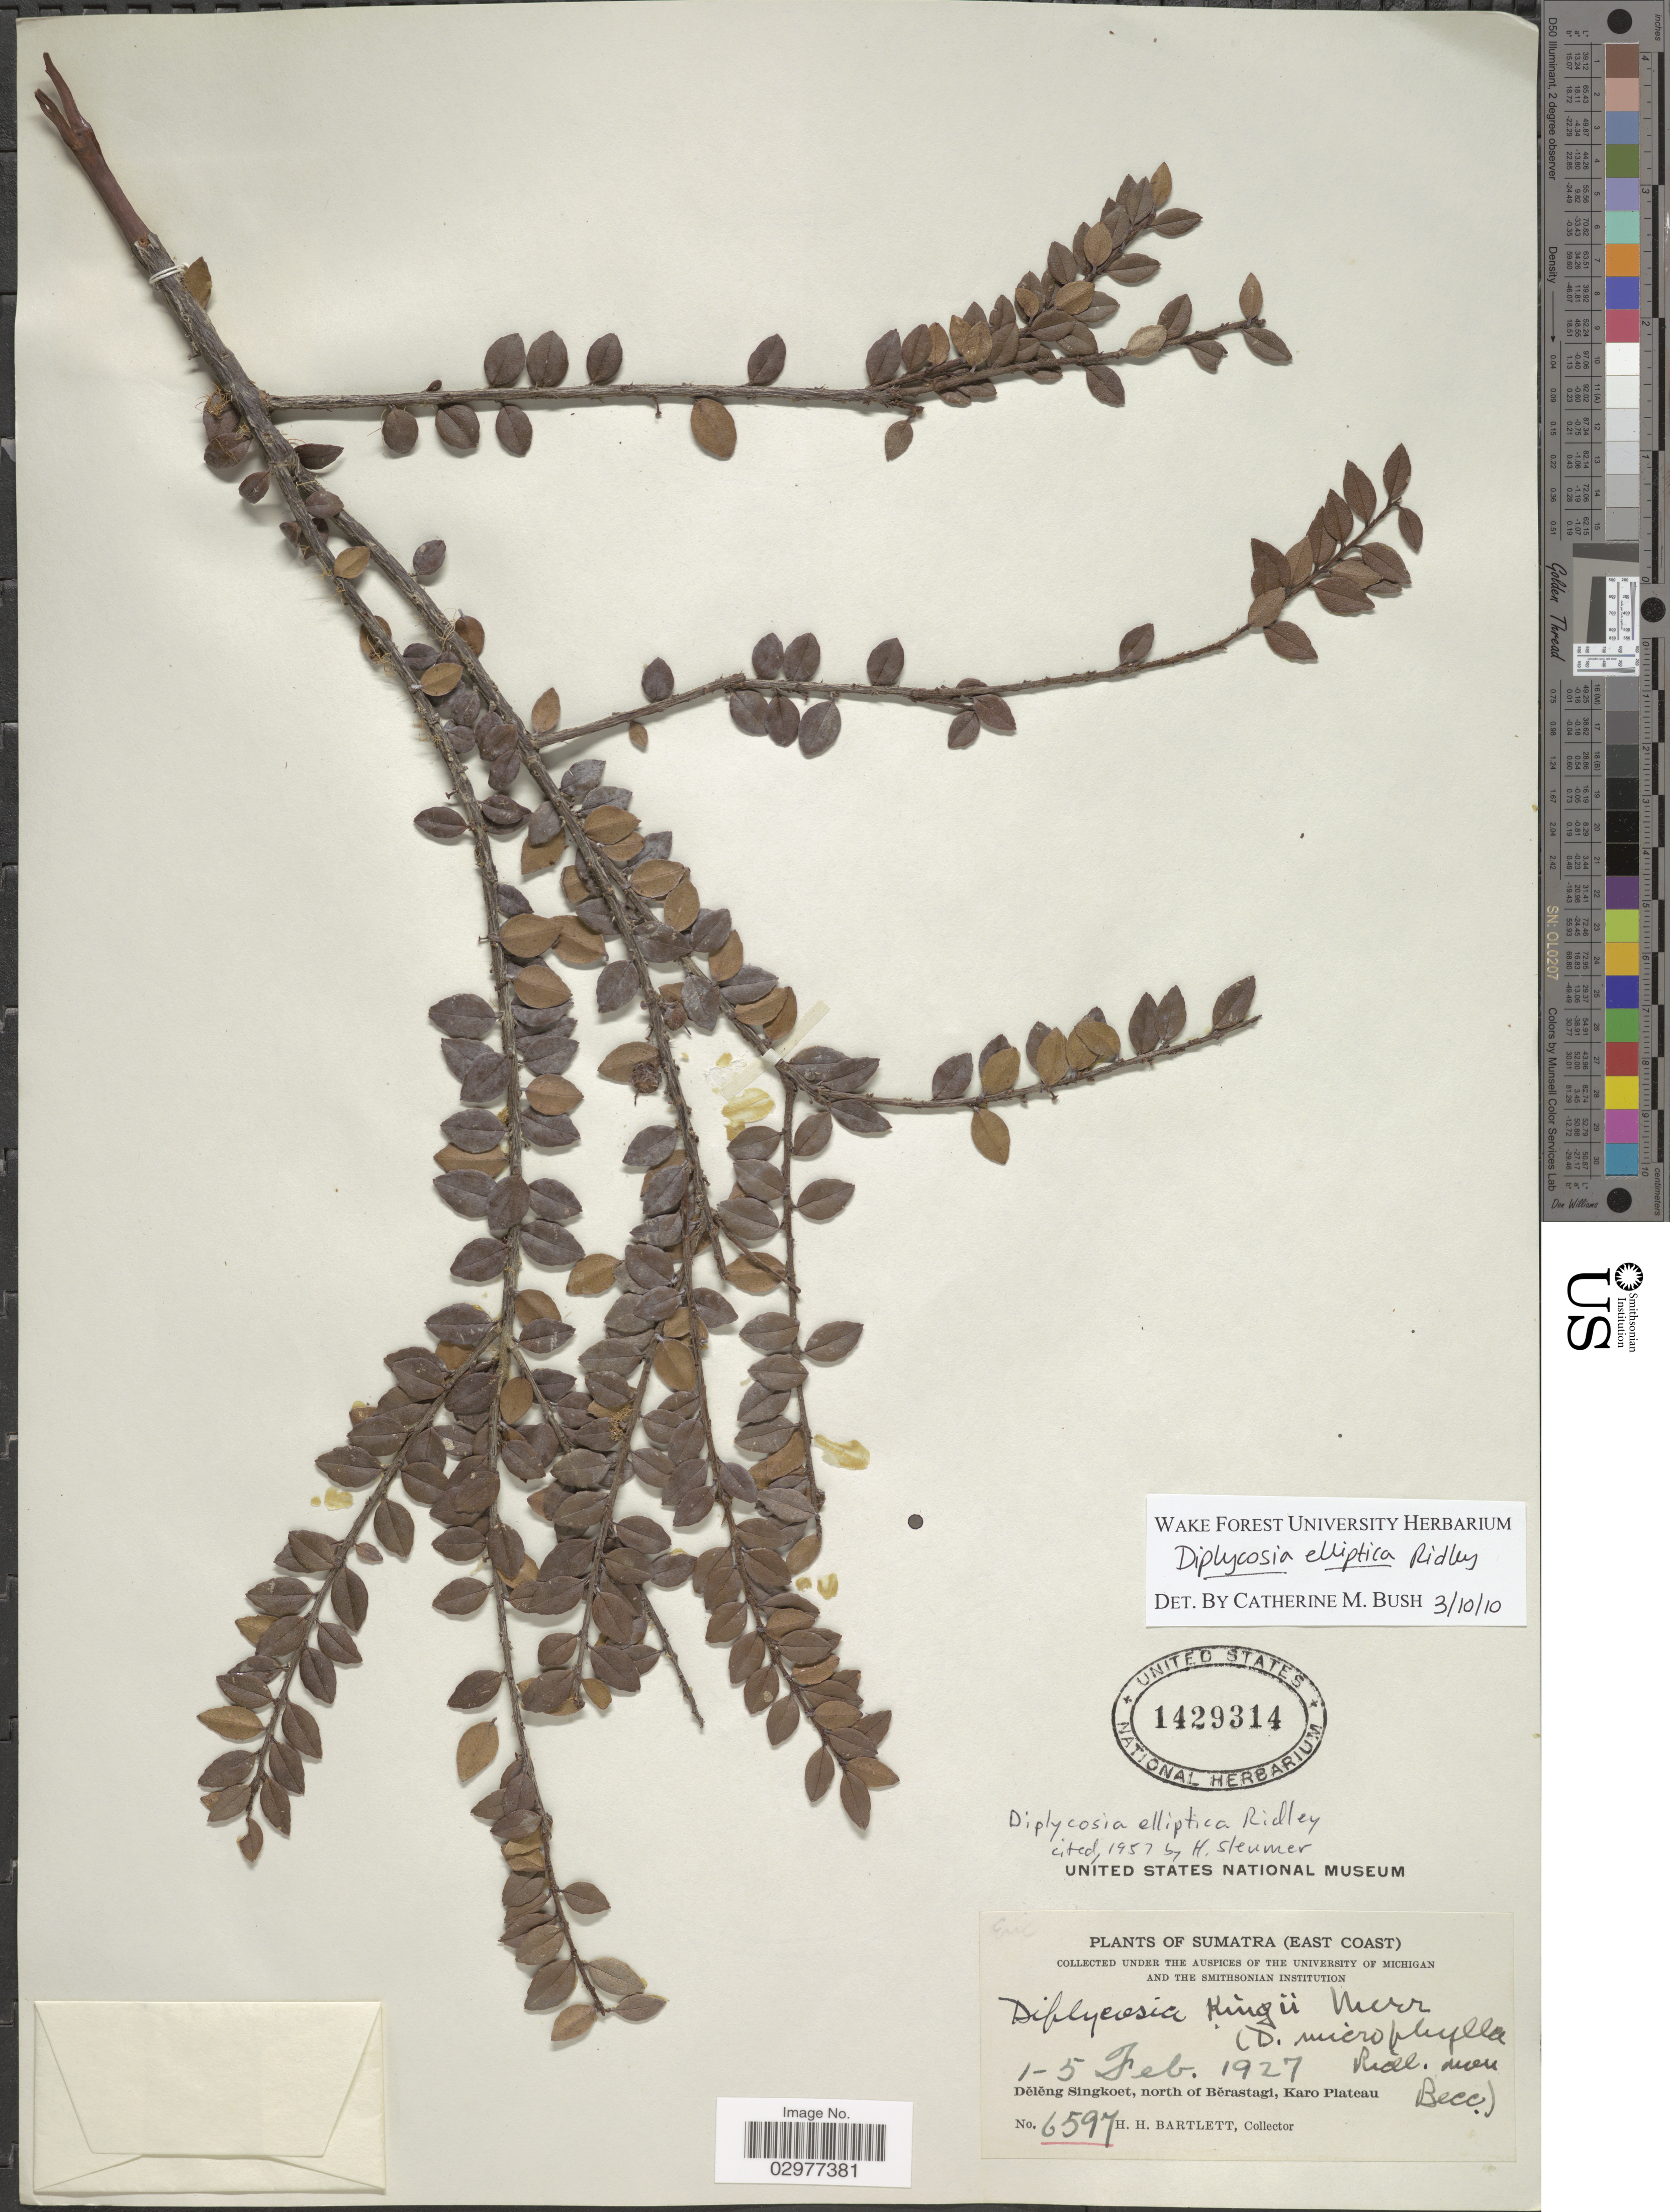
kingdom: Plantae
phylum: Tracheophyta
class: Magnoliopsida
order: Ericales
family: Ericaceae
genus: Diplycosia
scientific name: Diplycosia elliptica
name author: Ridl.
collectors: H. H. Bartlett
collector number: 6597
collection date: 1927-02-01/1927-02-05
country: Indonesia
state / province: Sumatra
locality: (East Coast). Deleng Singkoet, north of Berastagi, Karo Plateau.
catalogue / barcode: US 1429314